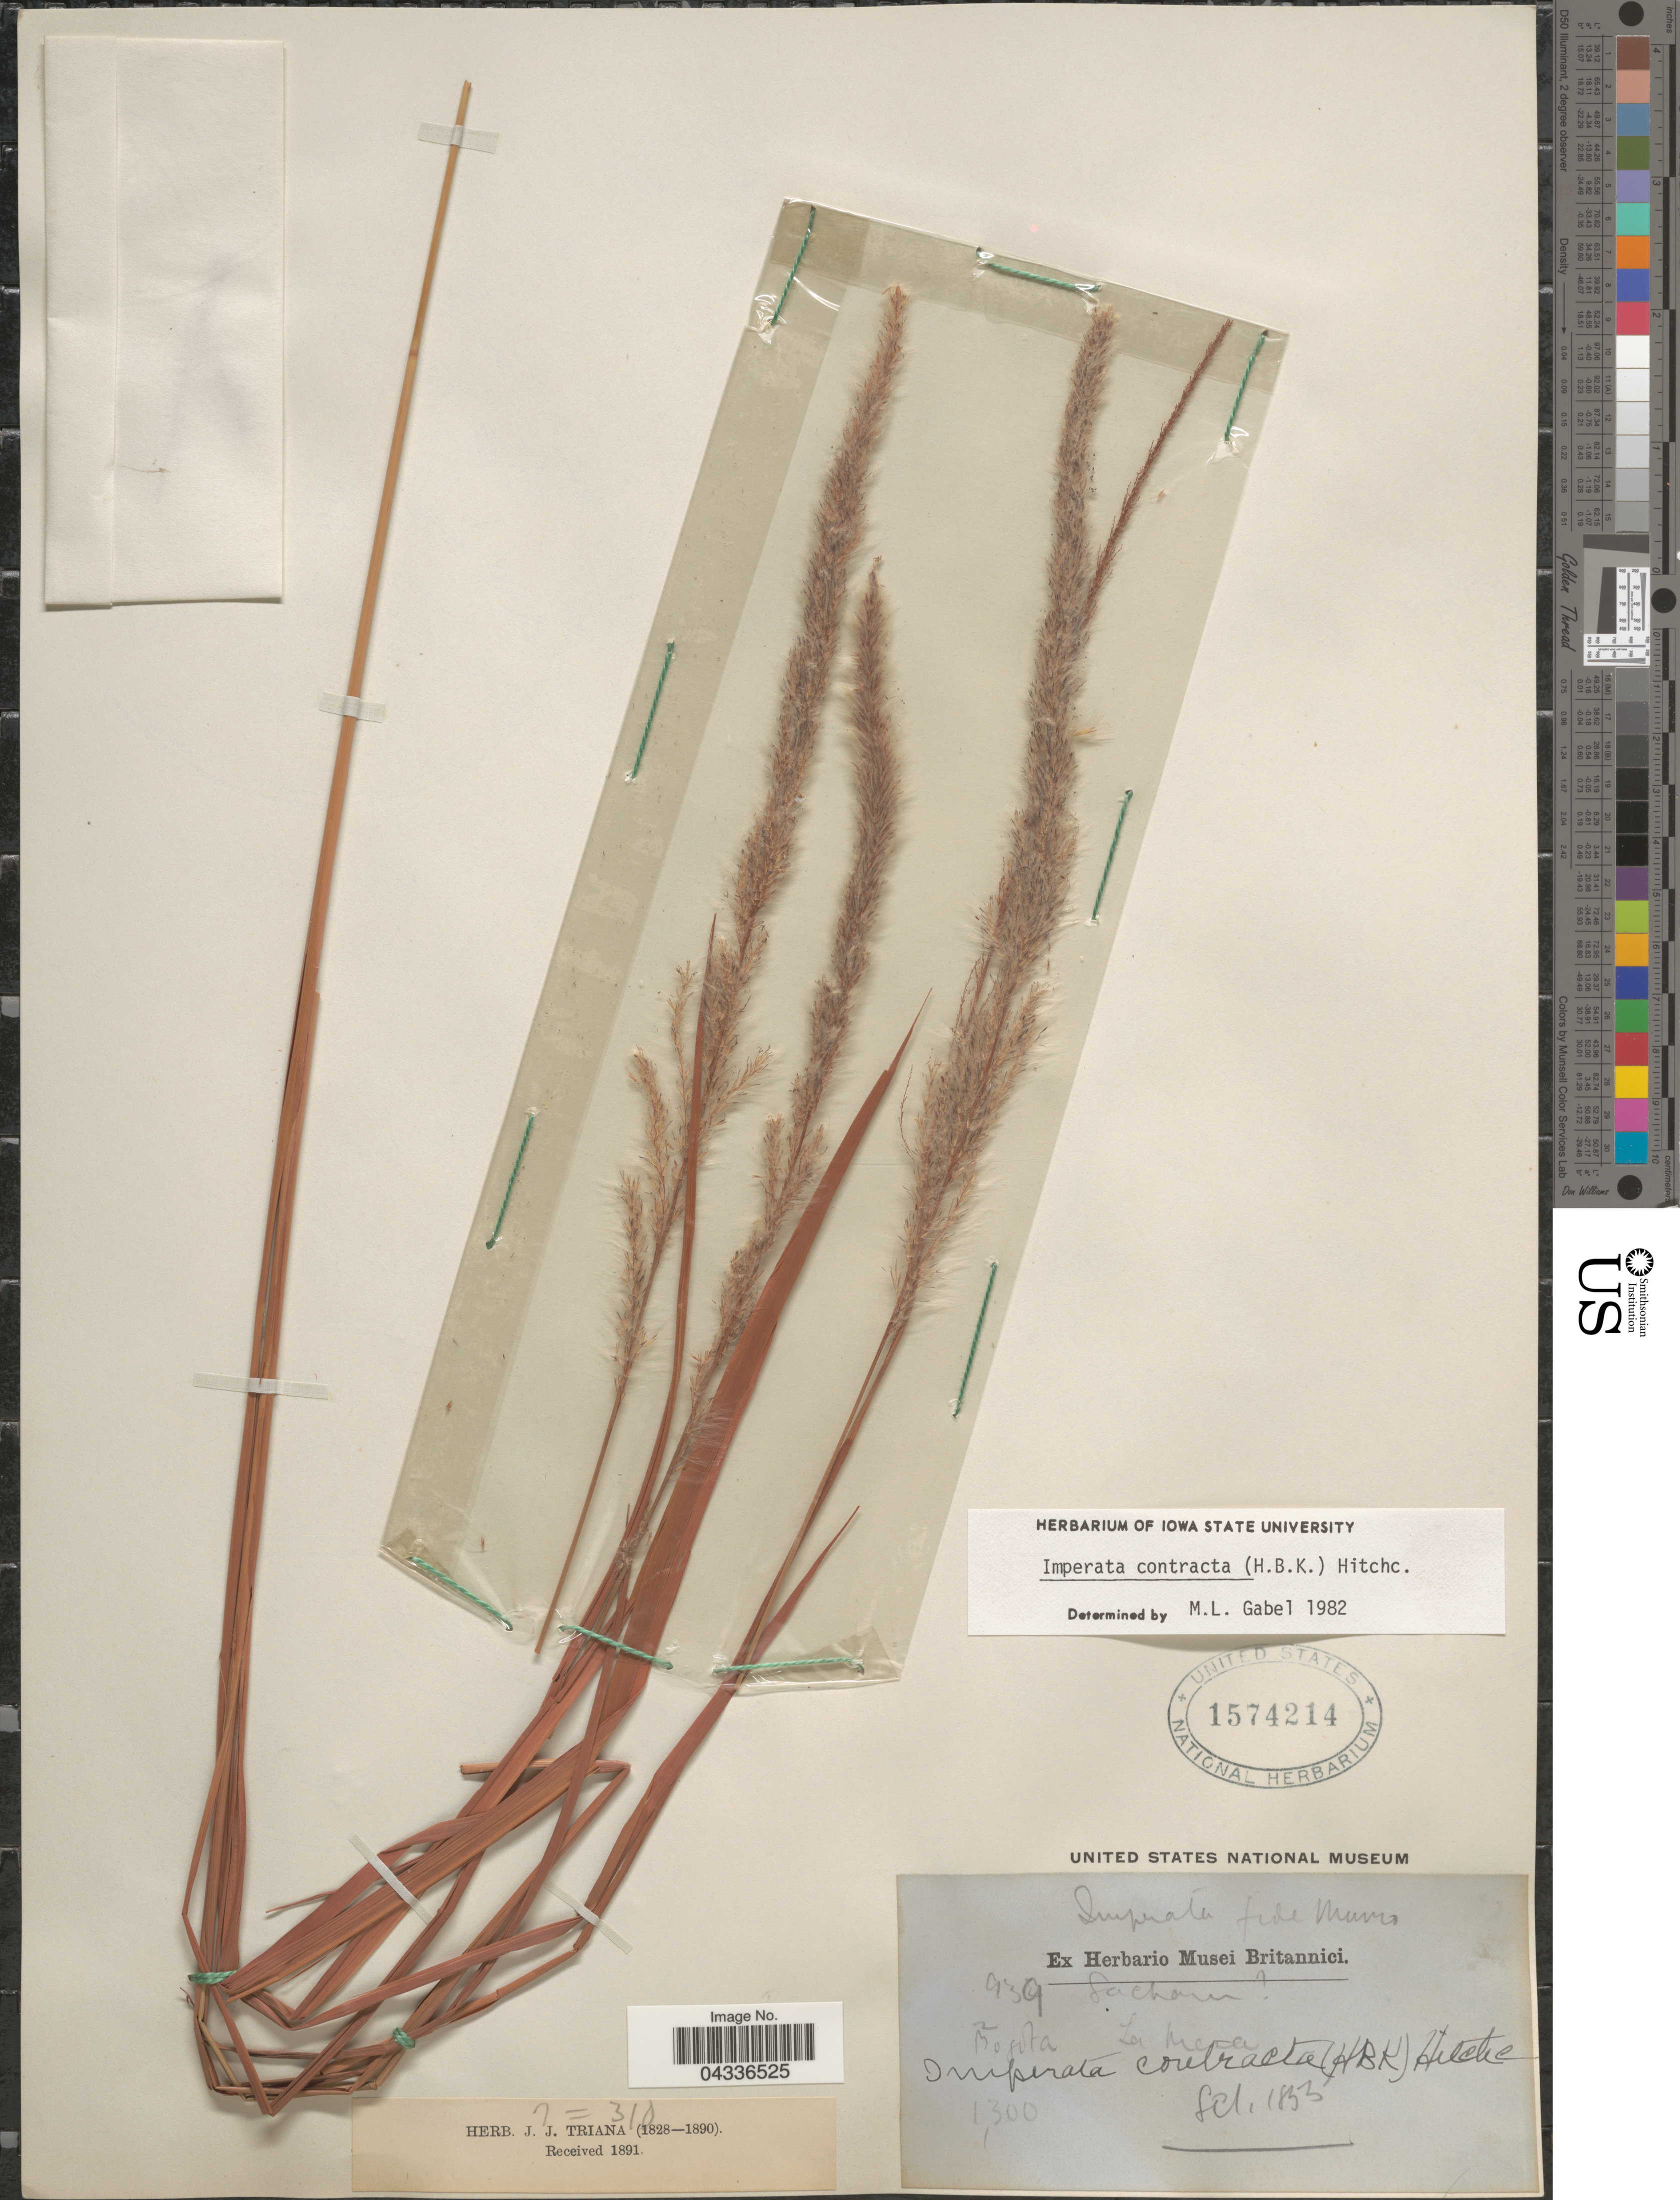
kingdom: Plantae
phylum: Tracheophyta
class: Liliopsida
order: Poales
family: Poaceae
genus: Imperata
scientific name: Imperata contracta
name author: (Kunth) Hitchc.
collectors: ex herb. Musei Britannici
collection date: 1833-09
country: Colombia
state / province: Bogota D.C.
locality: La Mesa,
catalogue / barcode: US 1574214